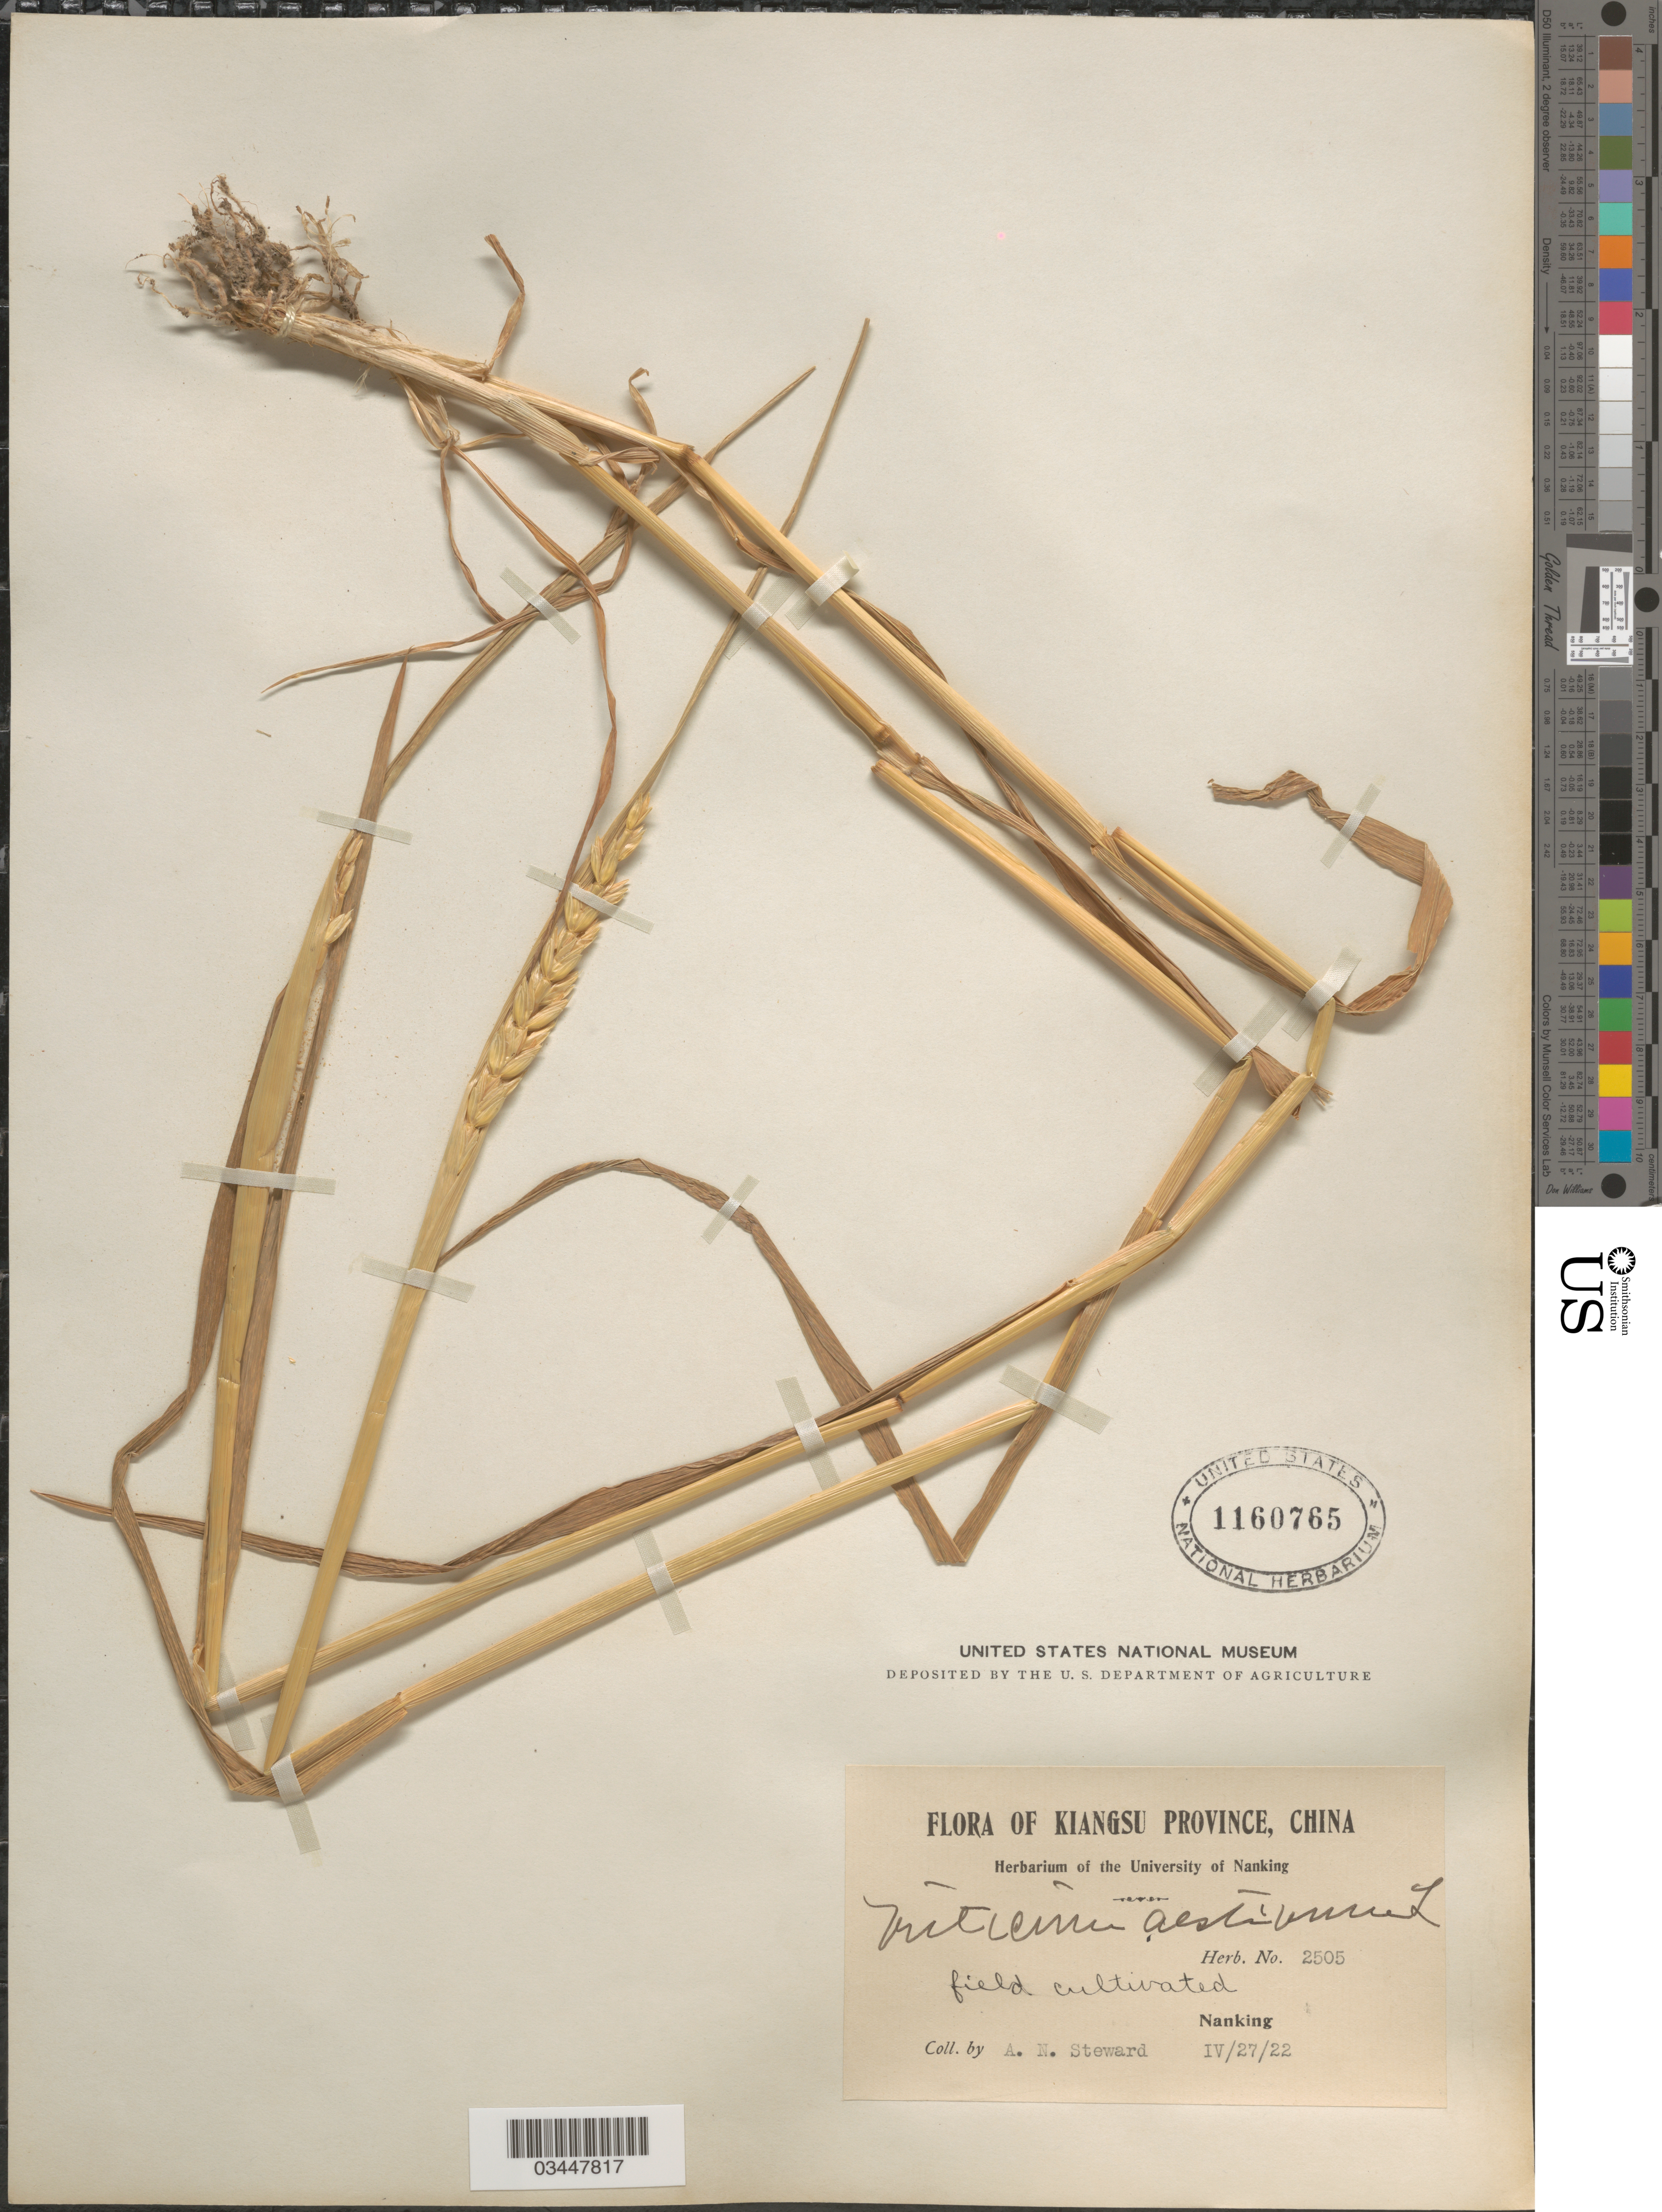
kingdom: Plantae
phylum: Tracheophyta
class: Liliopsida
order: Poales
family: Poaceae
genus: Triticum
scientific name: Triticum aestivum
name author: L.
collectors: A. N. Steward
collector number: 2505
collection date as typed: Transcribed d/m/y: 27/4/22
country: China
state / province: Jiangsu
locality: Kiangsu Province. Field cultivated. Nanking.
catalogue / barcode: US 1160765